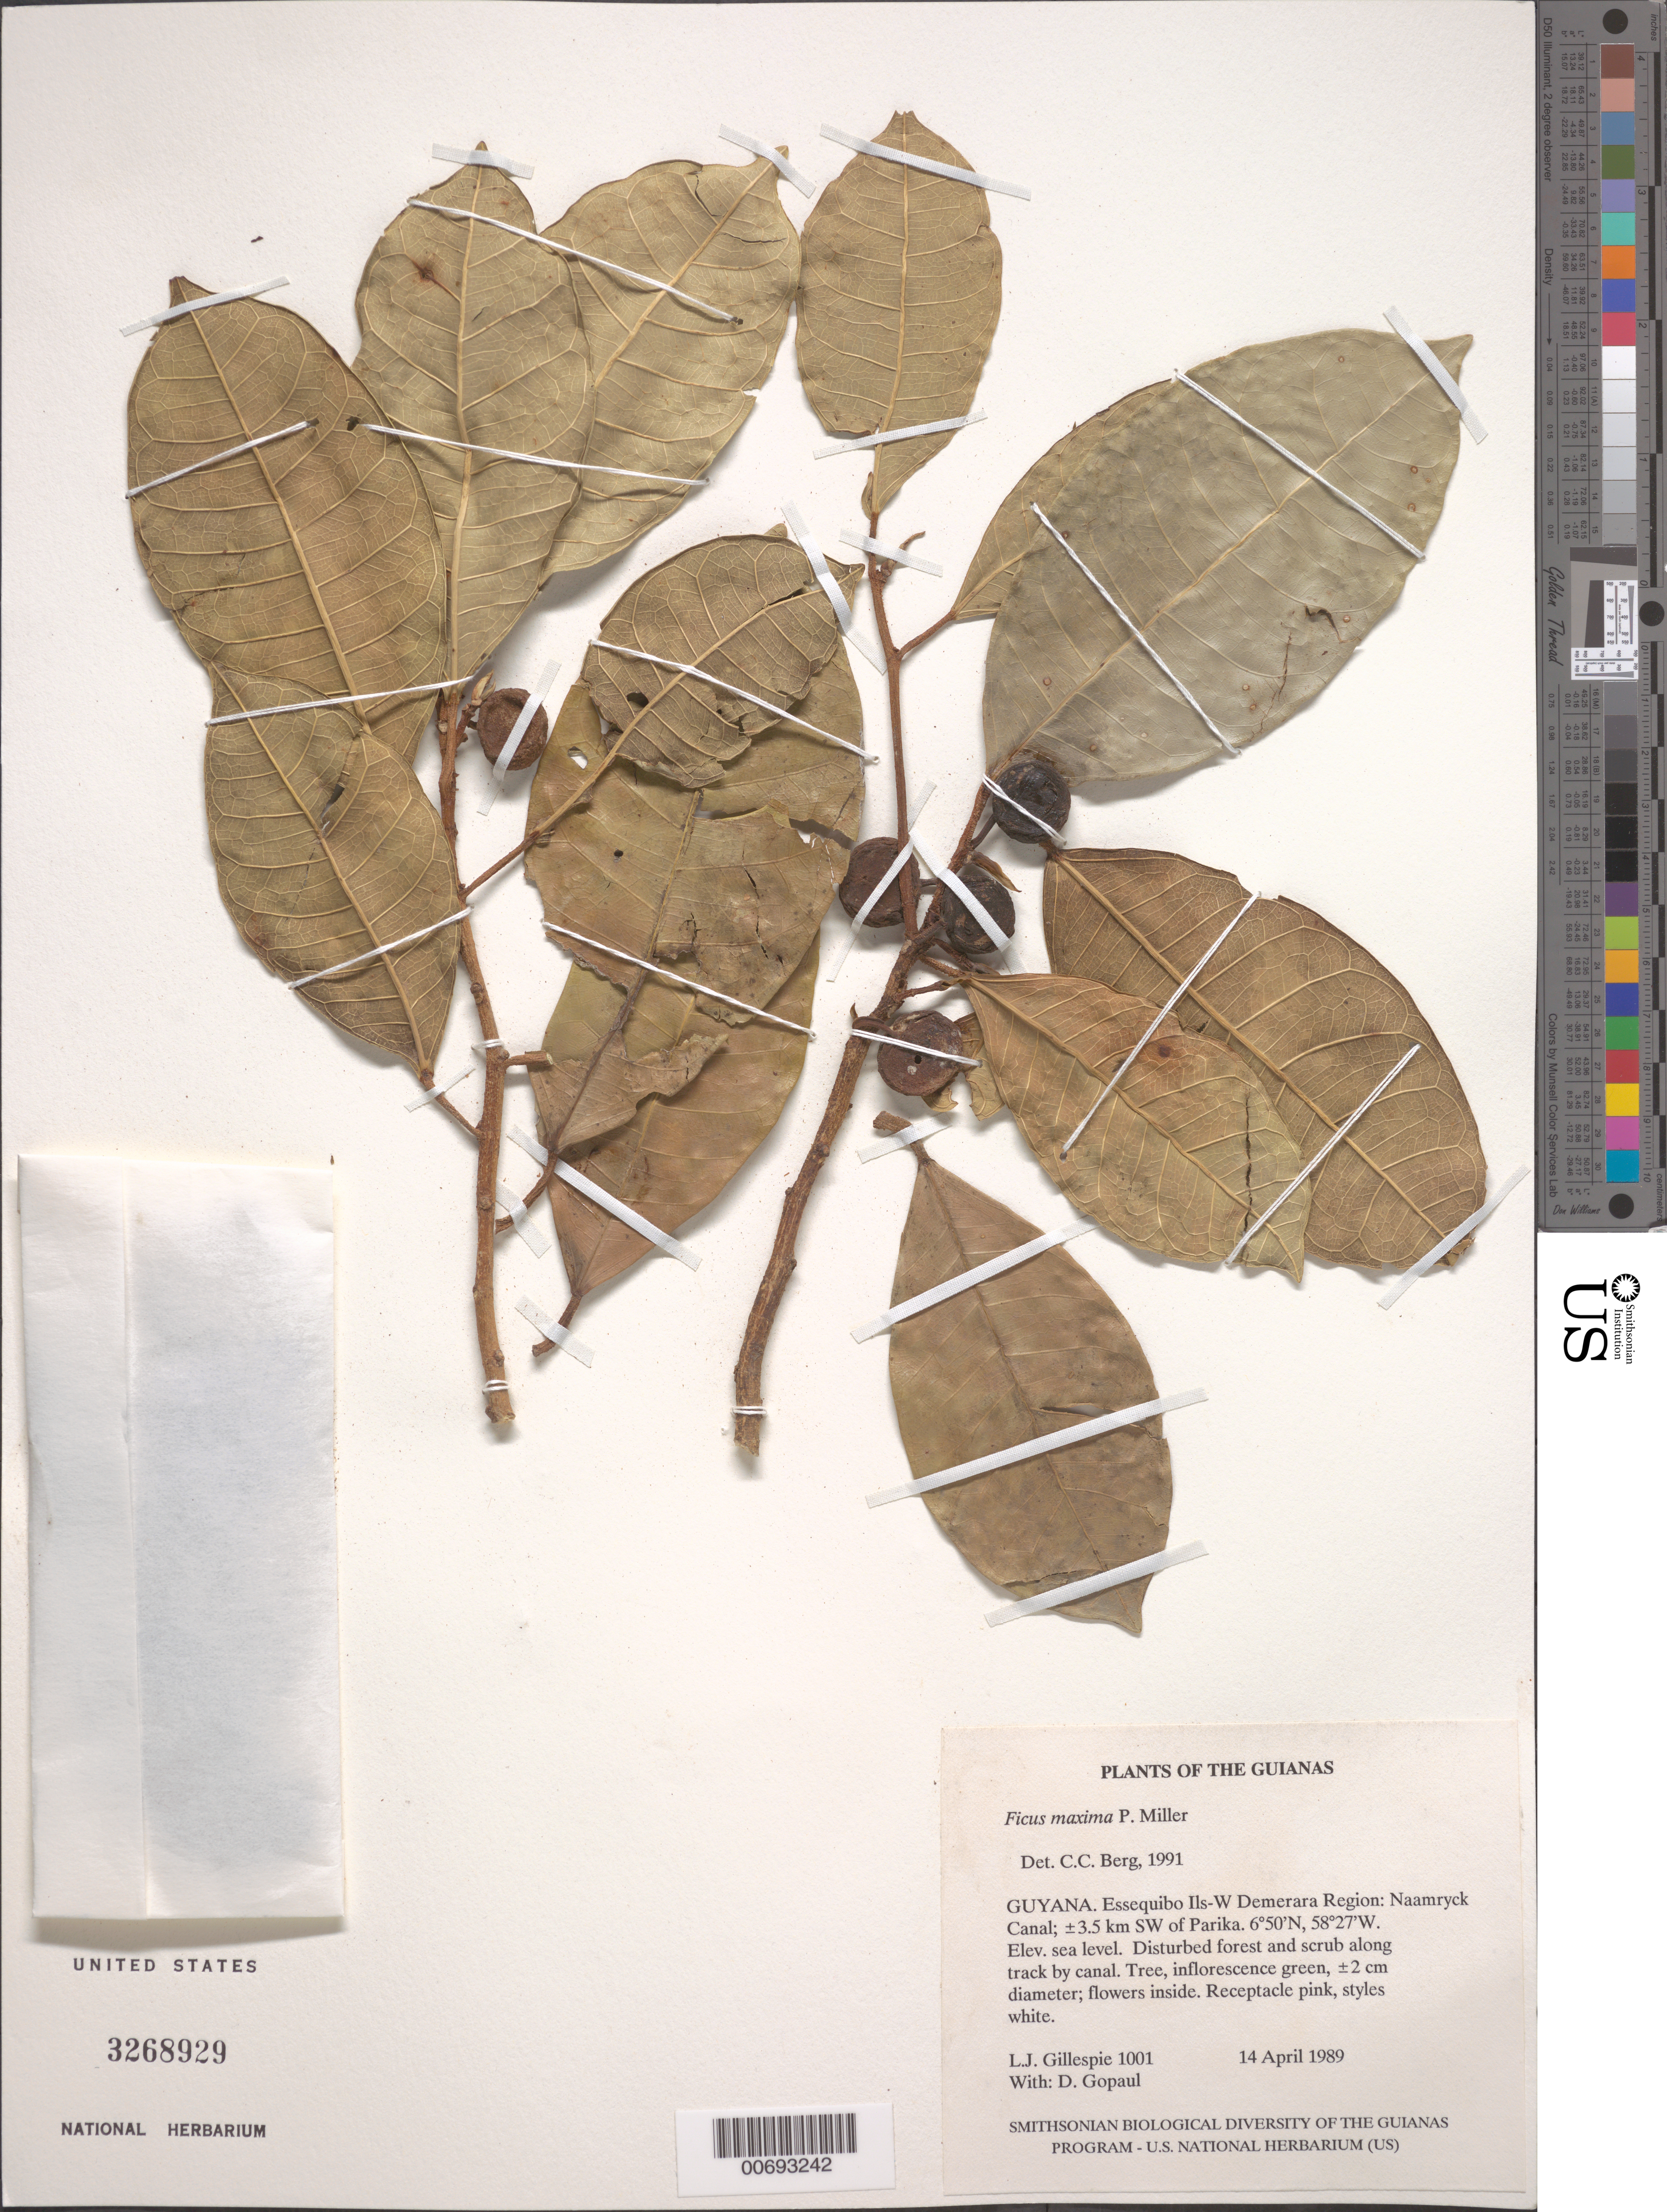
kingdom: Plantae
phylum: Tracheophyta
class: Magnoliopsida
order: Rosales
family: Moraceae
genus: Ficus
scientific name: Ficus maxima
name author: Mill.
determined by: Berg, C. C.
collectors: L. J. Gillespie & D. Gopaul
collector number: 1001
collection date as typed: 14 April 1989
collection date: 1989-04-14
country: Guyana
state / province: Essequibo Isl-W. Demerara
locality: Naamryck Canal; ±3.5 km SW of Parika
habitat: Disturbed forest and scrub along track by canal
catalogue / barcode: US 3268929